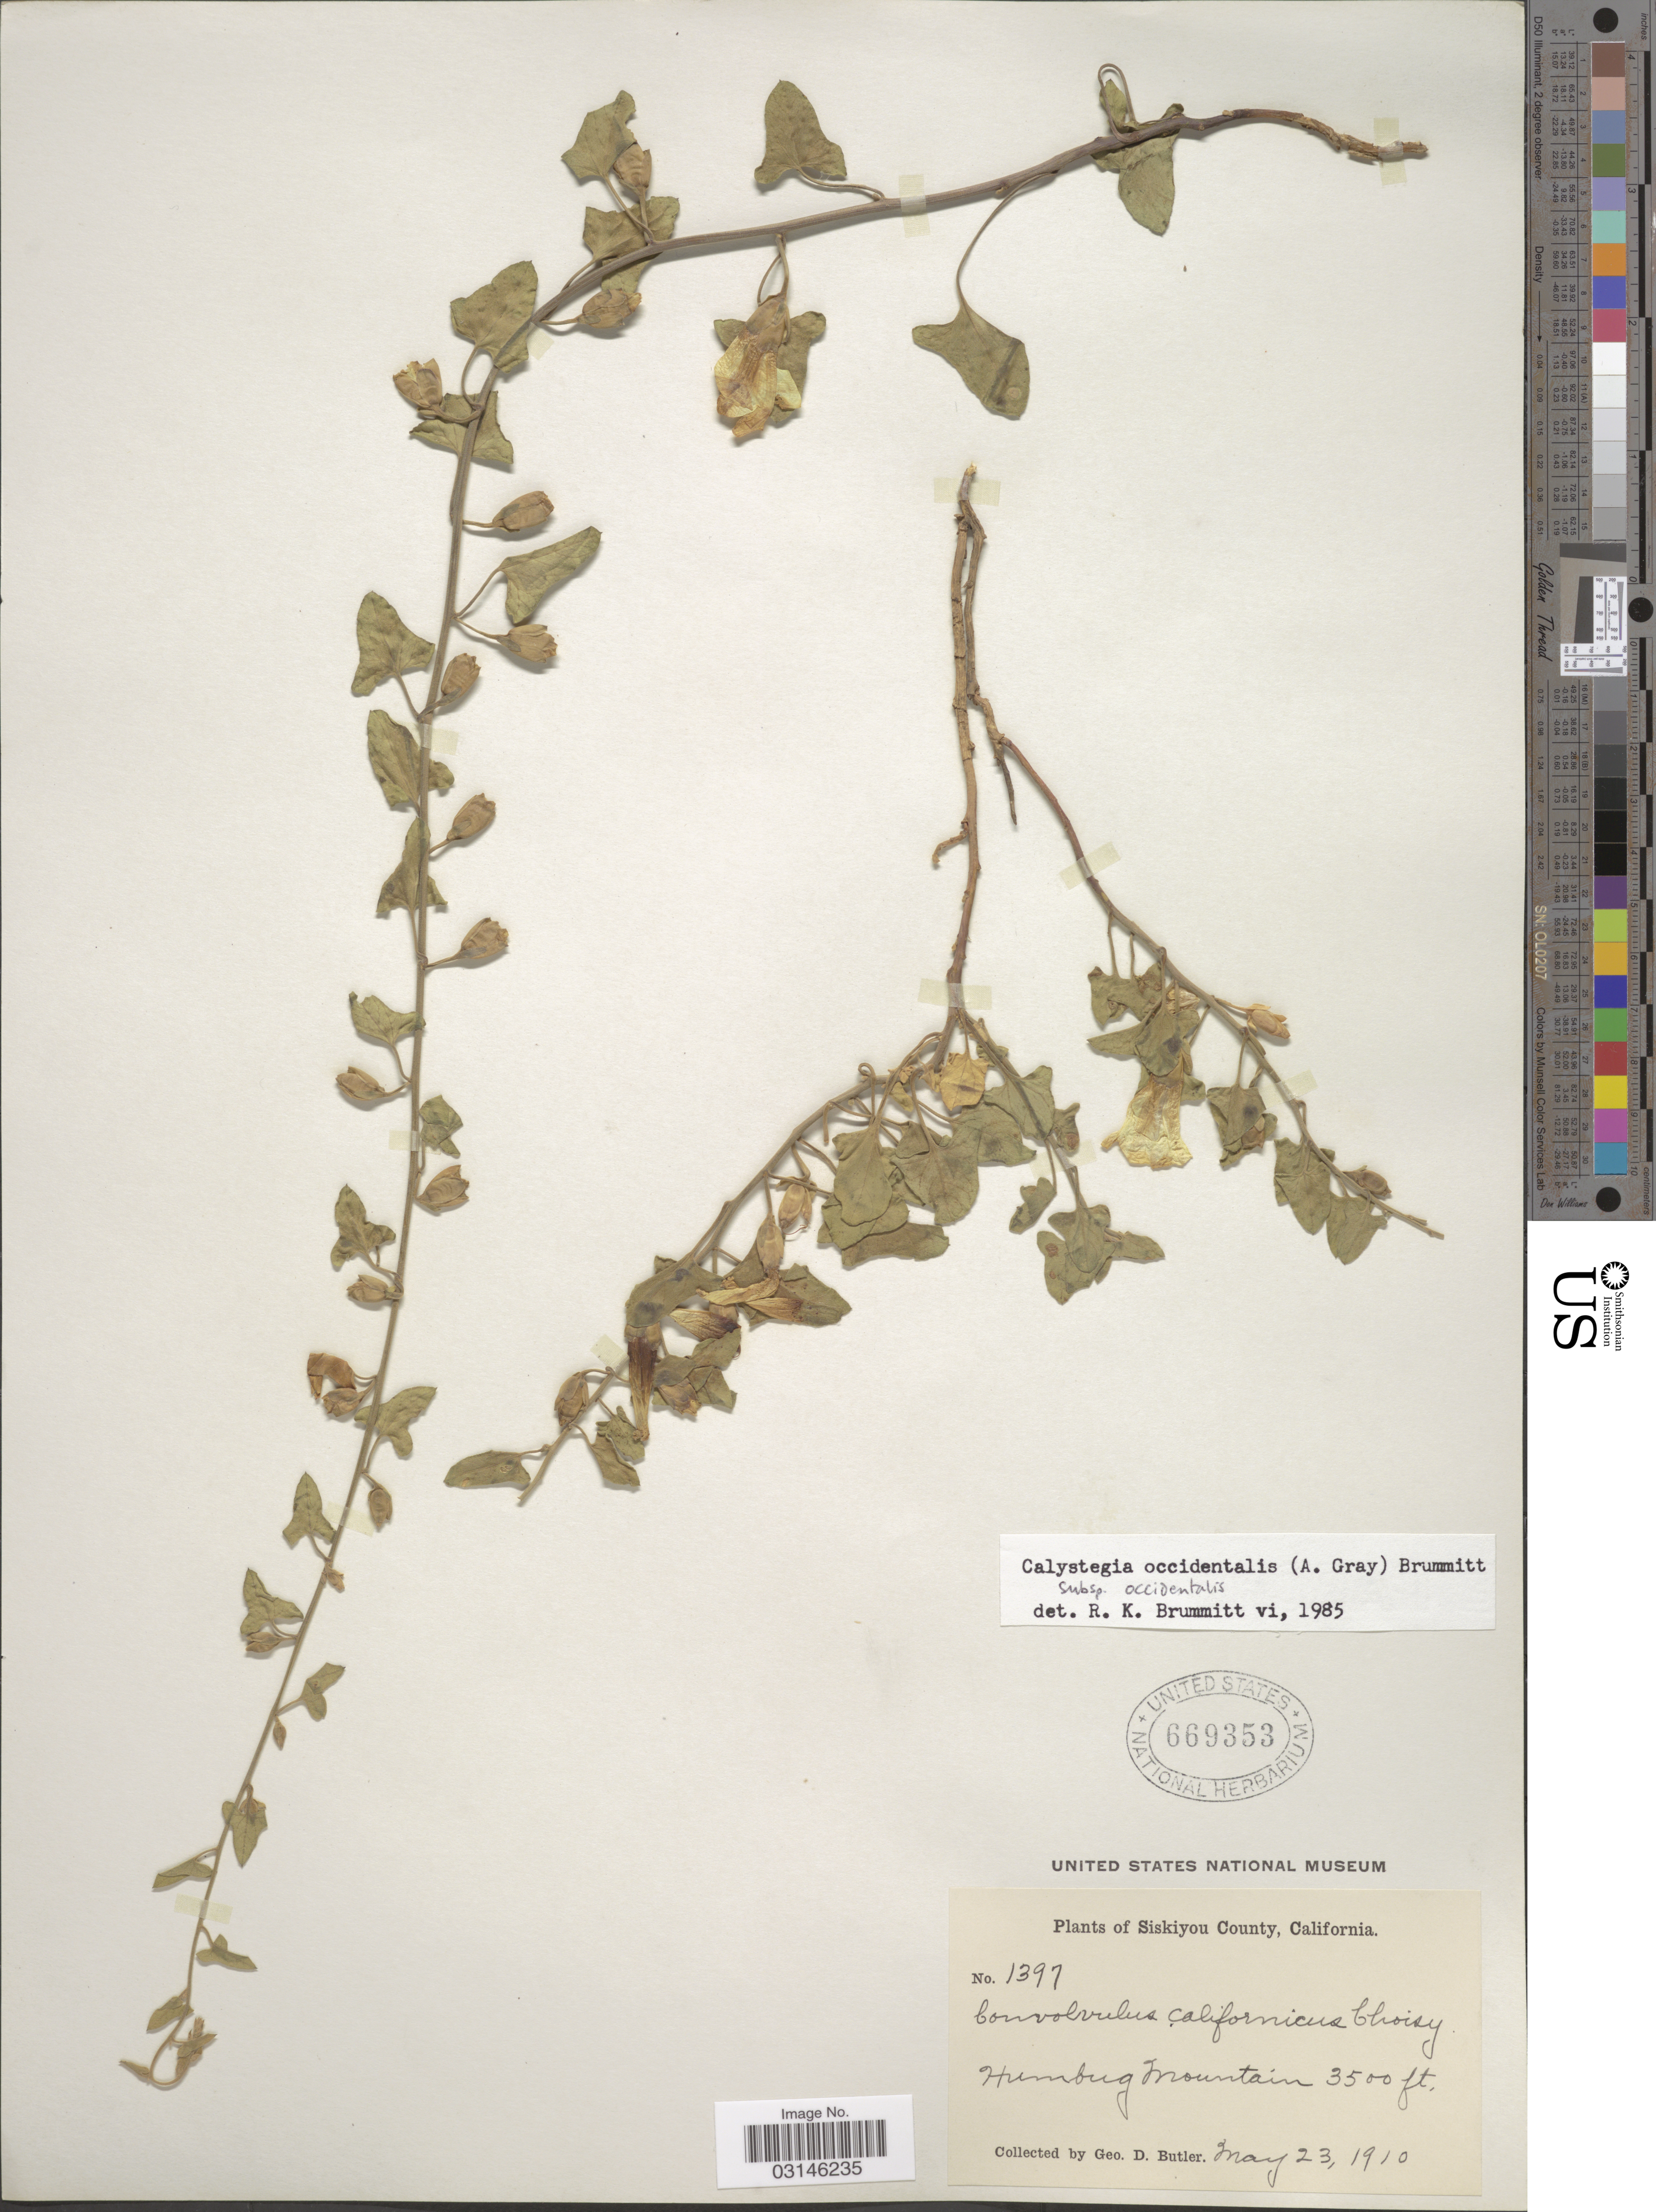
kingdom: Plantae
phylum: Tracheophyta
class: Magnoliopsida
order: Solanales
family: Convolvulaceae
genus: Calystegia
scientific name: Calystegia occidentalis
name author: (A. Gray) Brummitt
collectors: G. D. Butler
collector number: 1397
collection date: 1910-05-23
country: United States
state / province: California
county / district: Siskiyou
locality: Siskiyou County, Humbug Mountain.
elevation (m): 1067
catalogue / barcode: US 669353